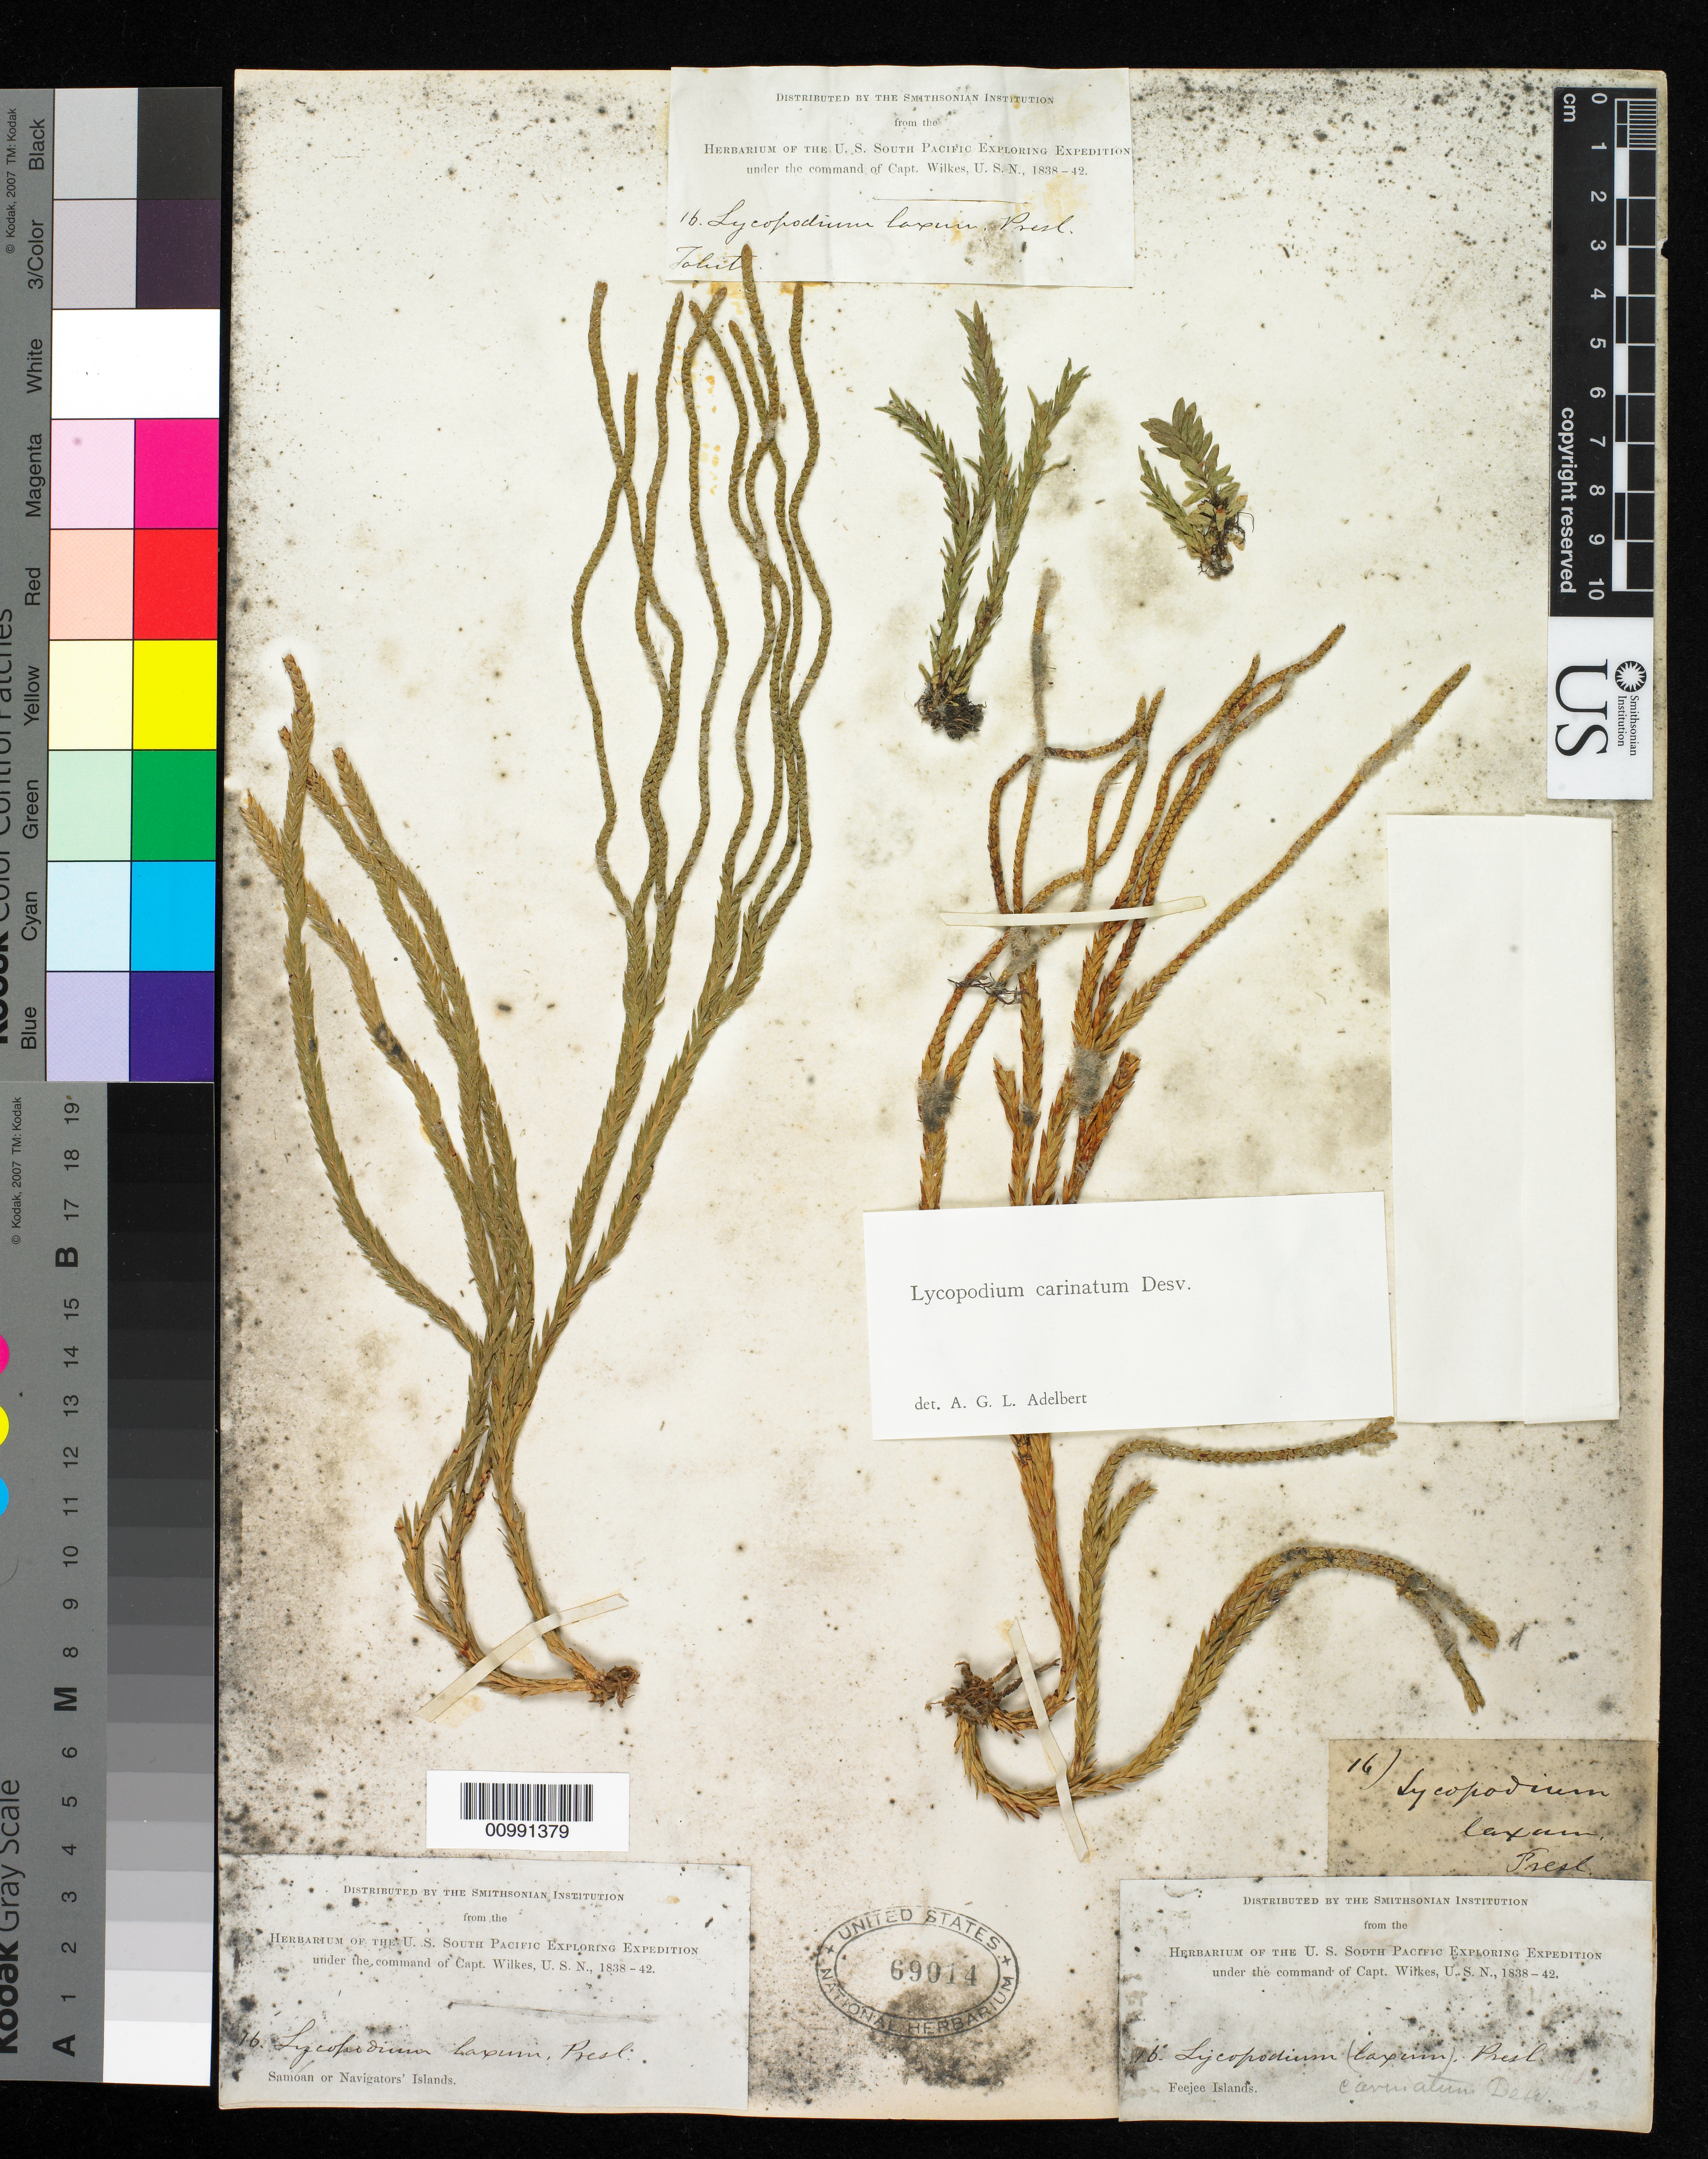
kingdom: Plantae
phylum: Tracheophyta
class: Lycopodiopsida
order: Lycopodiales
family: Lycopodiaceae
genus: Phlegmariurus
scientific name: Phlegmariurus carinatus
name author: (Desv.) Ching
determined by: Field, A. R.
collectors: Wilkes Explor. Exped.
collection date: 1838/1842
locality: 2 elements on sheet: "Samoan or Navigators' Islands" (left) and "Feejee Islands" (right)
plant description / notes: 2 separately labeled elements on sheet; "Samoan or Navigators' Islands" (left) and "Feejee Islands" (right)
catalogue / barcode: US 69014